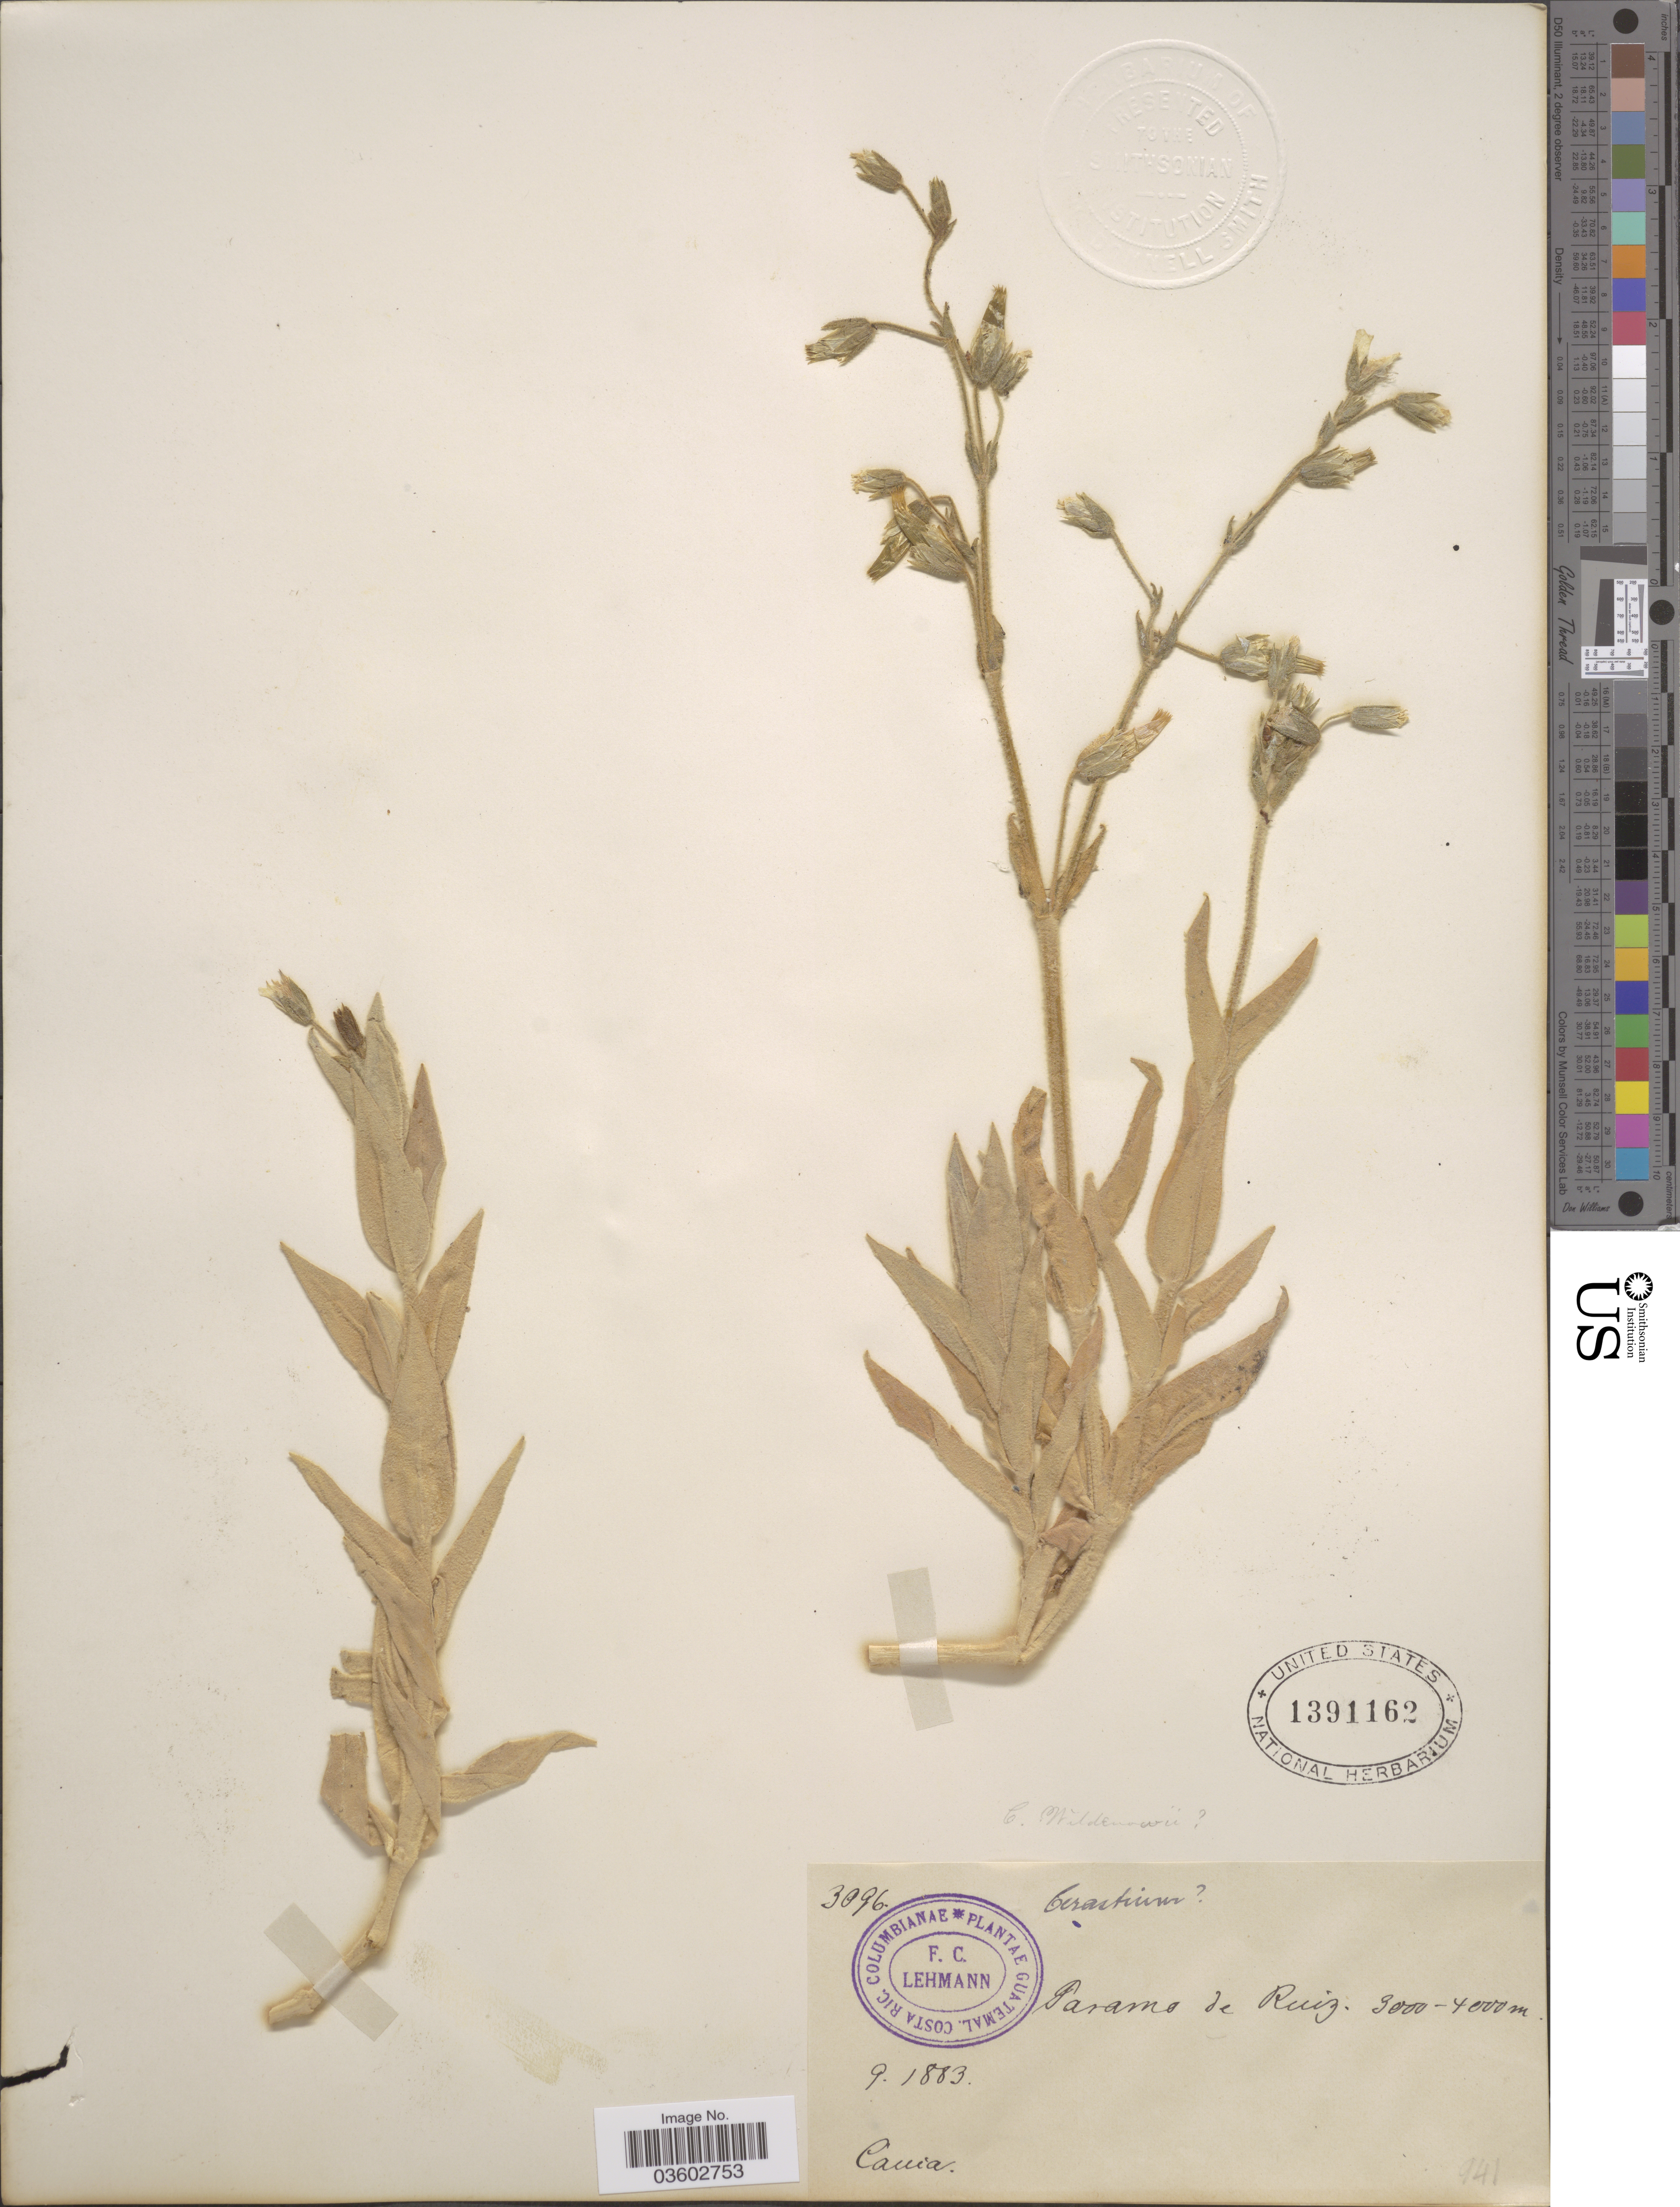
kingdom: Plantae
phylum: Tracheophyta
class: Magnoliopsida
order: Caryophyllales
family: Caryophyllaceae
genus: Cerastium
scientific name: Cerastium willdenowii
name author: Kunth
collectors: F. C. Lehmann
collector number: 3096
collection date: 1883-09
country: Colombia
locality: Paramo de Ruiz.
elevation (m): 3000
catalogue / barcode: US 1391162